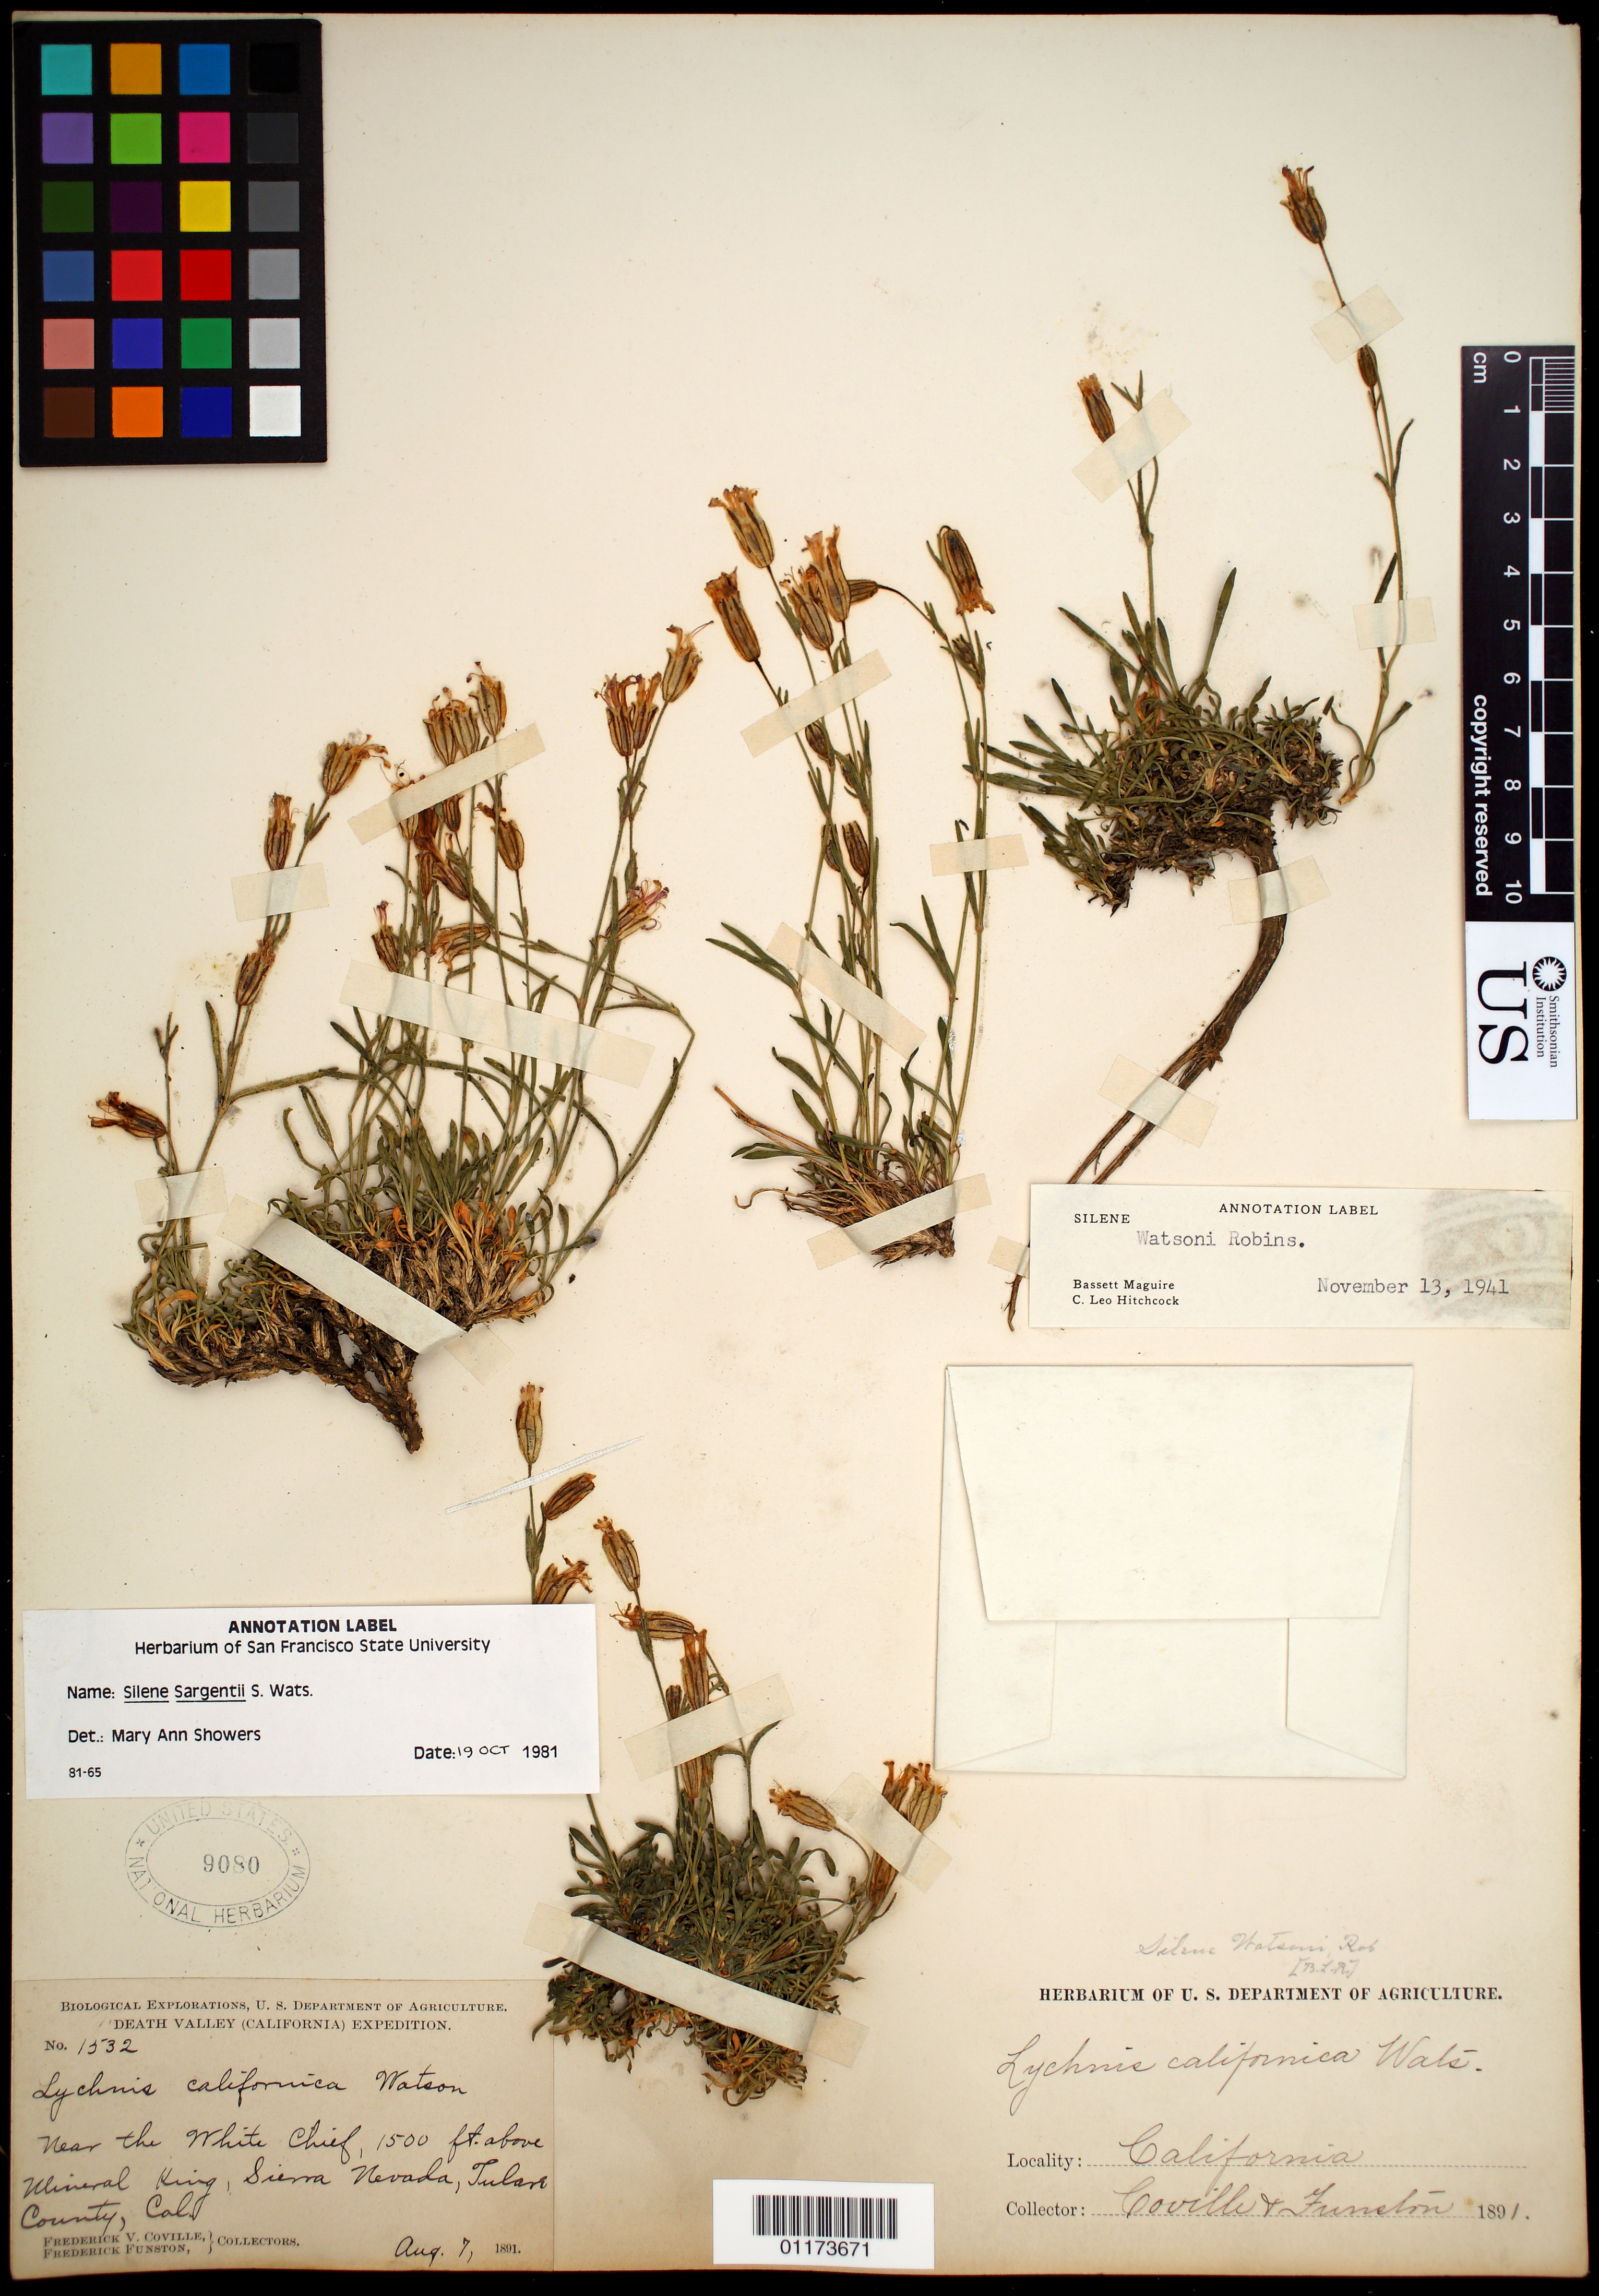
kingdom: Plantae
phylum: Tracheophyta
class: Magnoliopsida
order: Caryophyllales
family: Caryophyllaceae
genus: Silene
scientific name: Silene sargentii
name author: S. Watson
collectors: F. V. Coville & F. Funston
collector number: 1532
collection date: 1891-08-07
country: United States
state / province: California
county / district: Tulare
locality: Near White Chief Mine, above Mineral King, Sierra Nevada.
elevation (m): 457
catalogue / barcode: US 9080